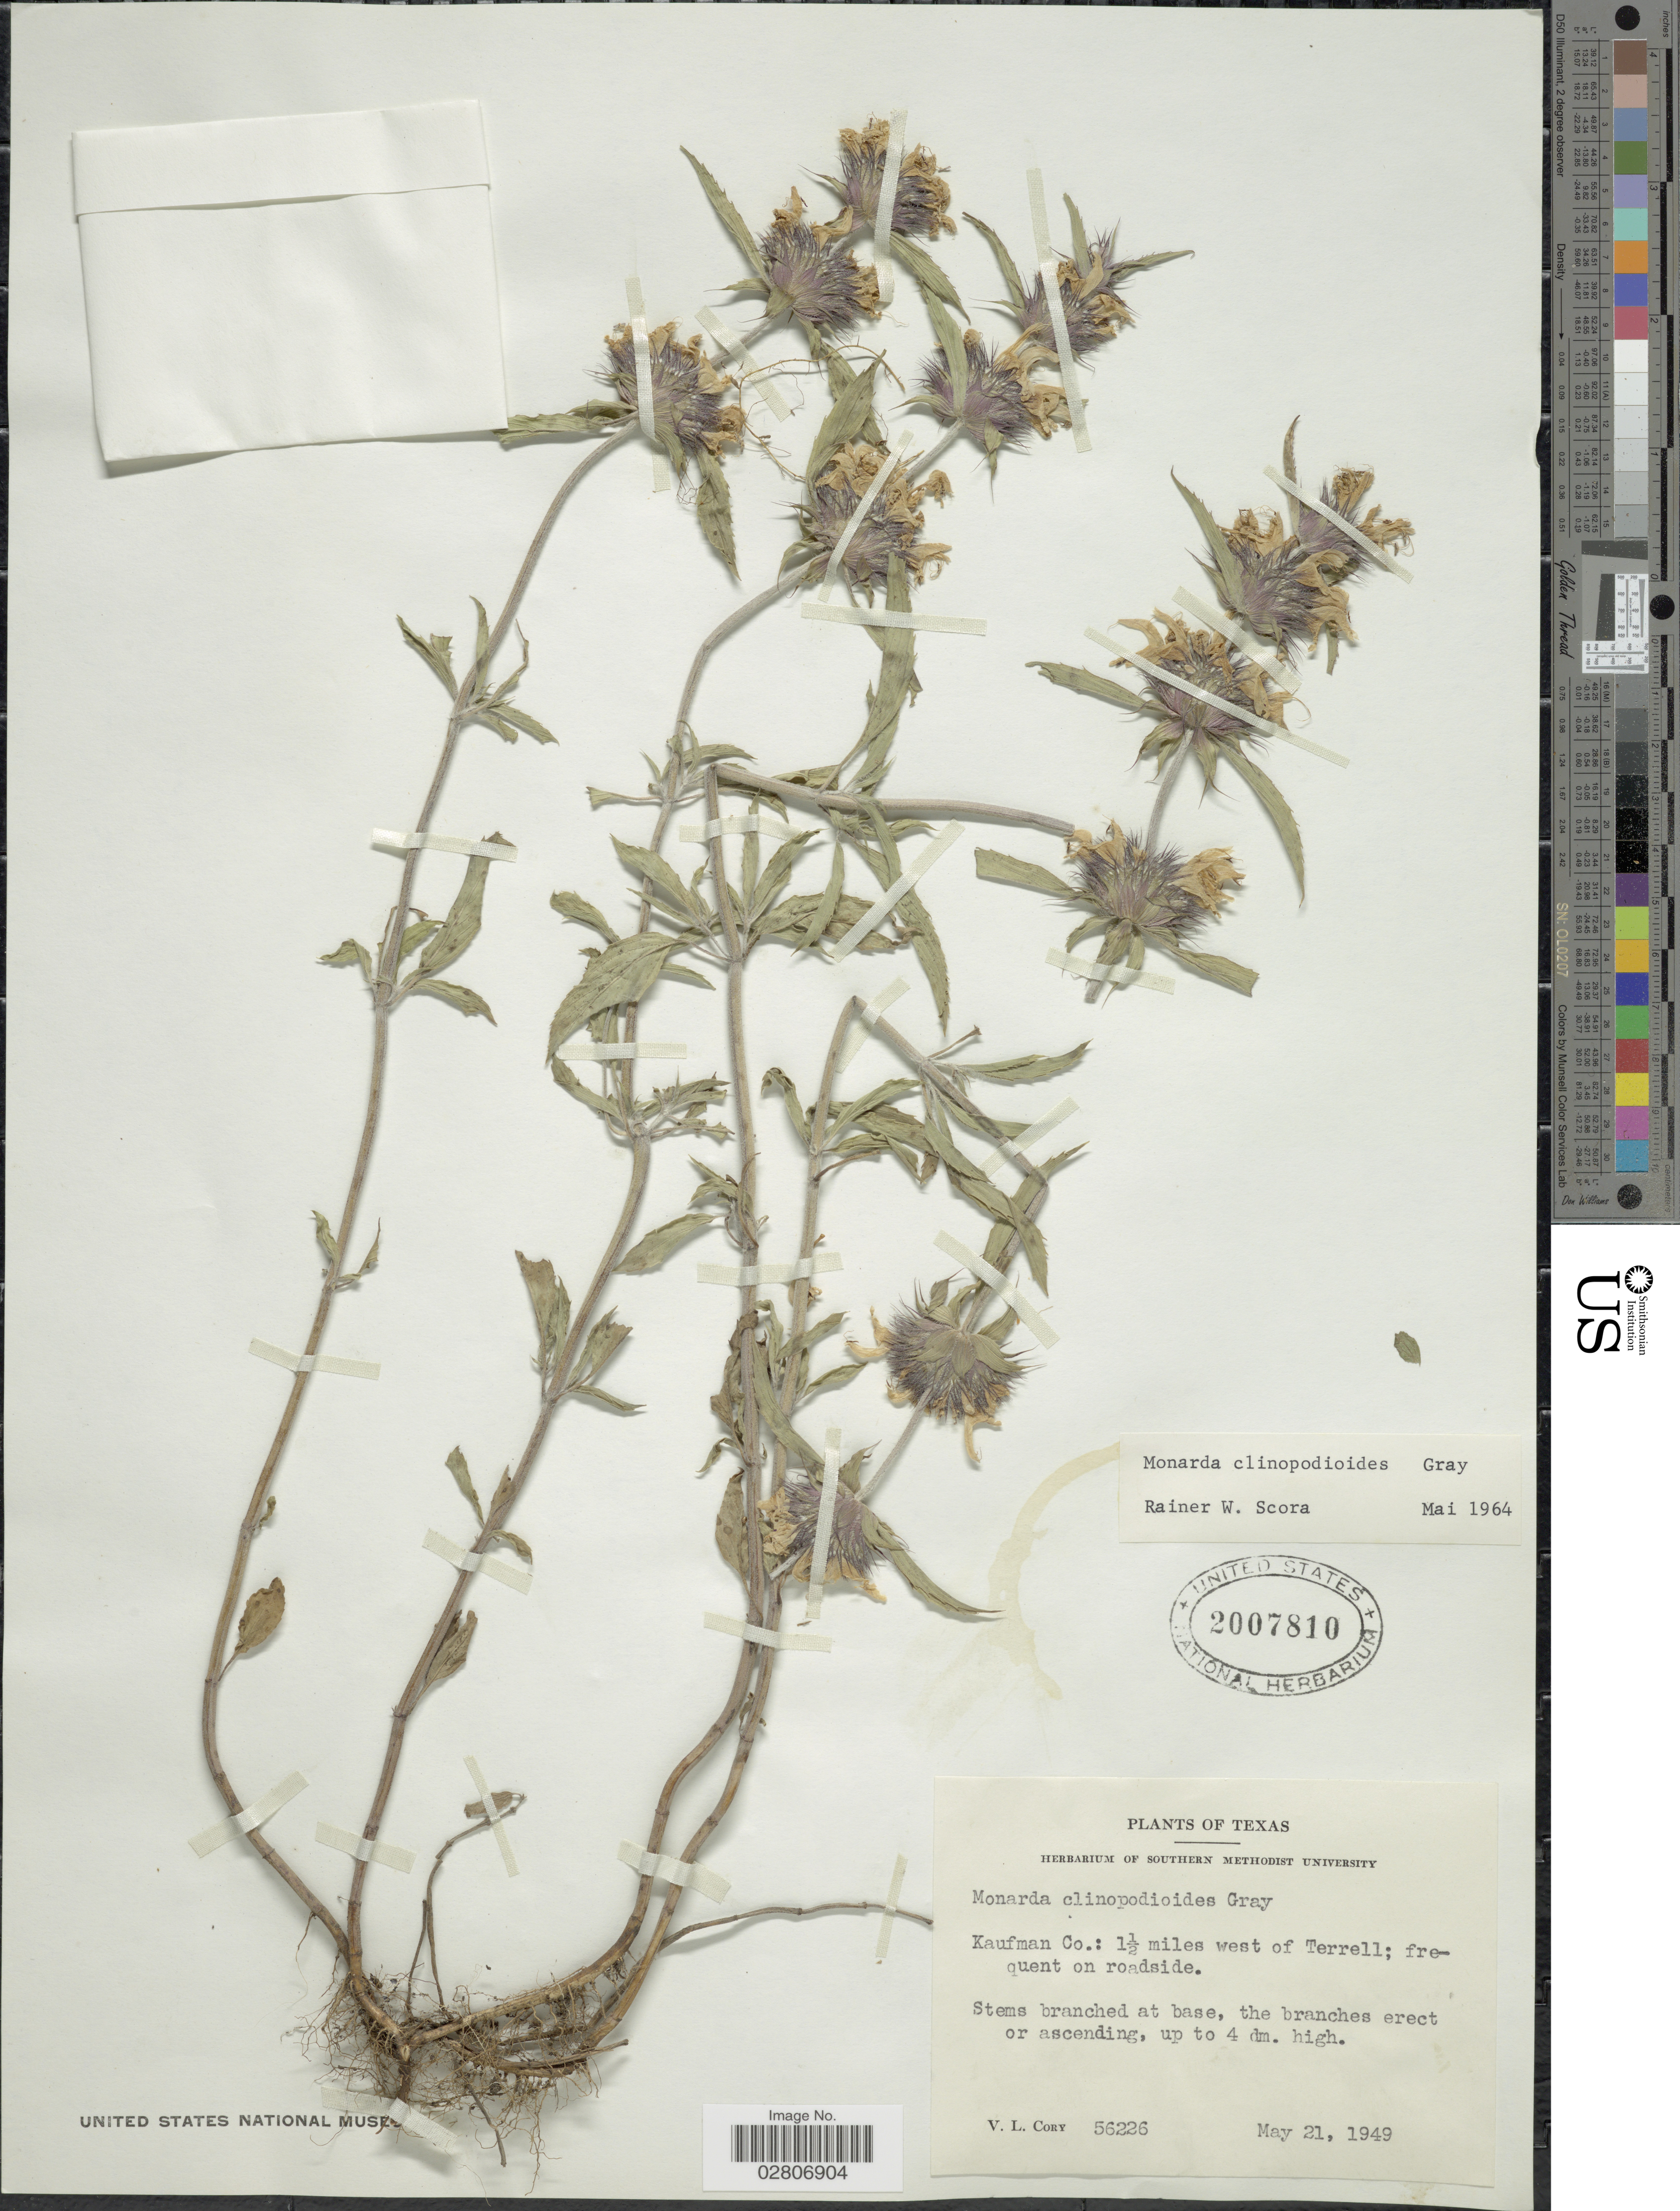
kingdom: Plantae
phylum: Tracheophyta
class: Magnoliopsida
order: Lamiales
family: Lamiaceae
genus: Monarda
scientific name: Monarda clinopodioides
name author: A. Gray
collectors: V. Cory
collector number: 56226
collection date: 1949-05-21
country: United States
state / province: Texas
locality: Kaufman Co.: 1½ miles west of Terrell; frequent on roadside.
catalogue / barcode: US 2007810